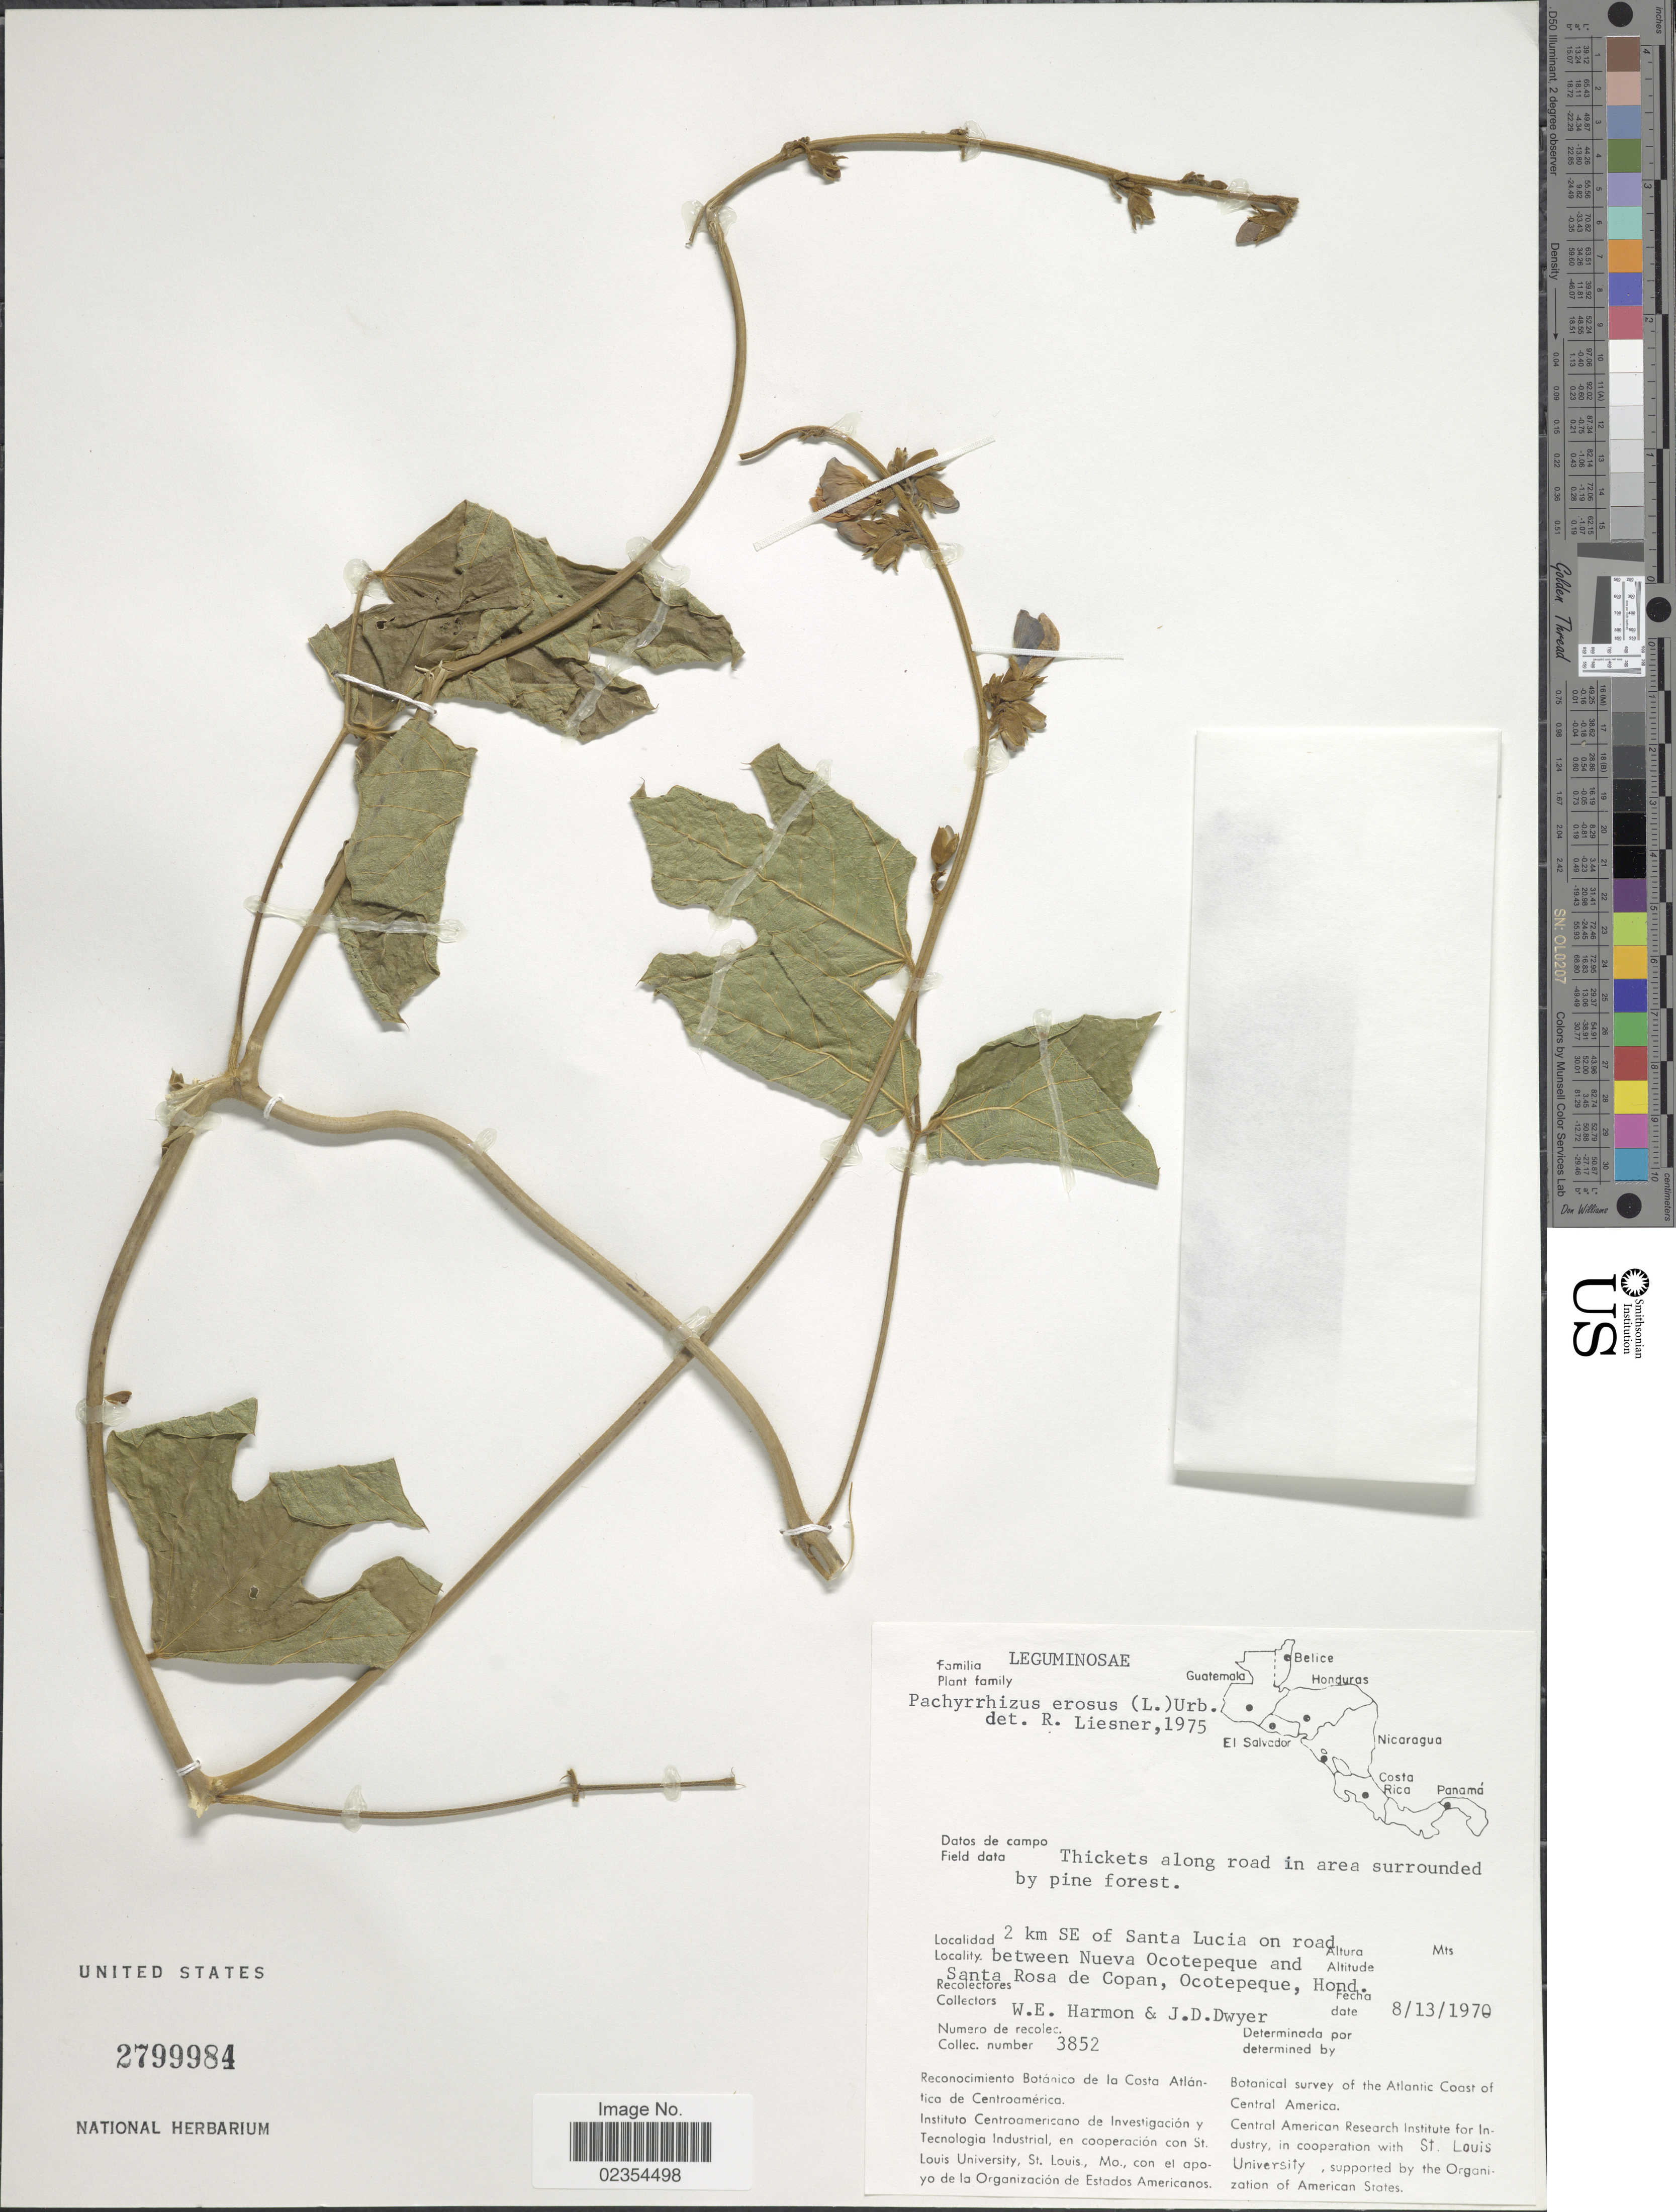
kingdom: Plantae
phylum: Tracheophyta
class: Magnoliopsida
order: Fabales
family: Fabaceae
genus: Pachyrhizus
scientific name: Pachyrhizus erosus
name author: (L.) Urb.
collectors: W. E. Harmon & J. D. Dwyer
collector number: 3852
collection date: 1970-08-13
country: Honduras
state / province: Ocotepeque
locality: Along road in area surrounded by pine forest, 2 km SE of Santa Lucia on road between Nueva Ocotepeque and Santa Rosa de Copan.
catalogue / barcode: US 2799984